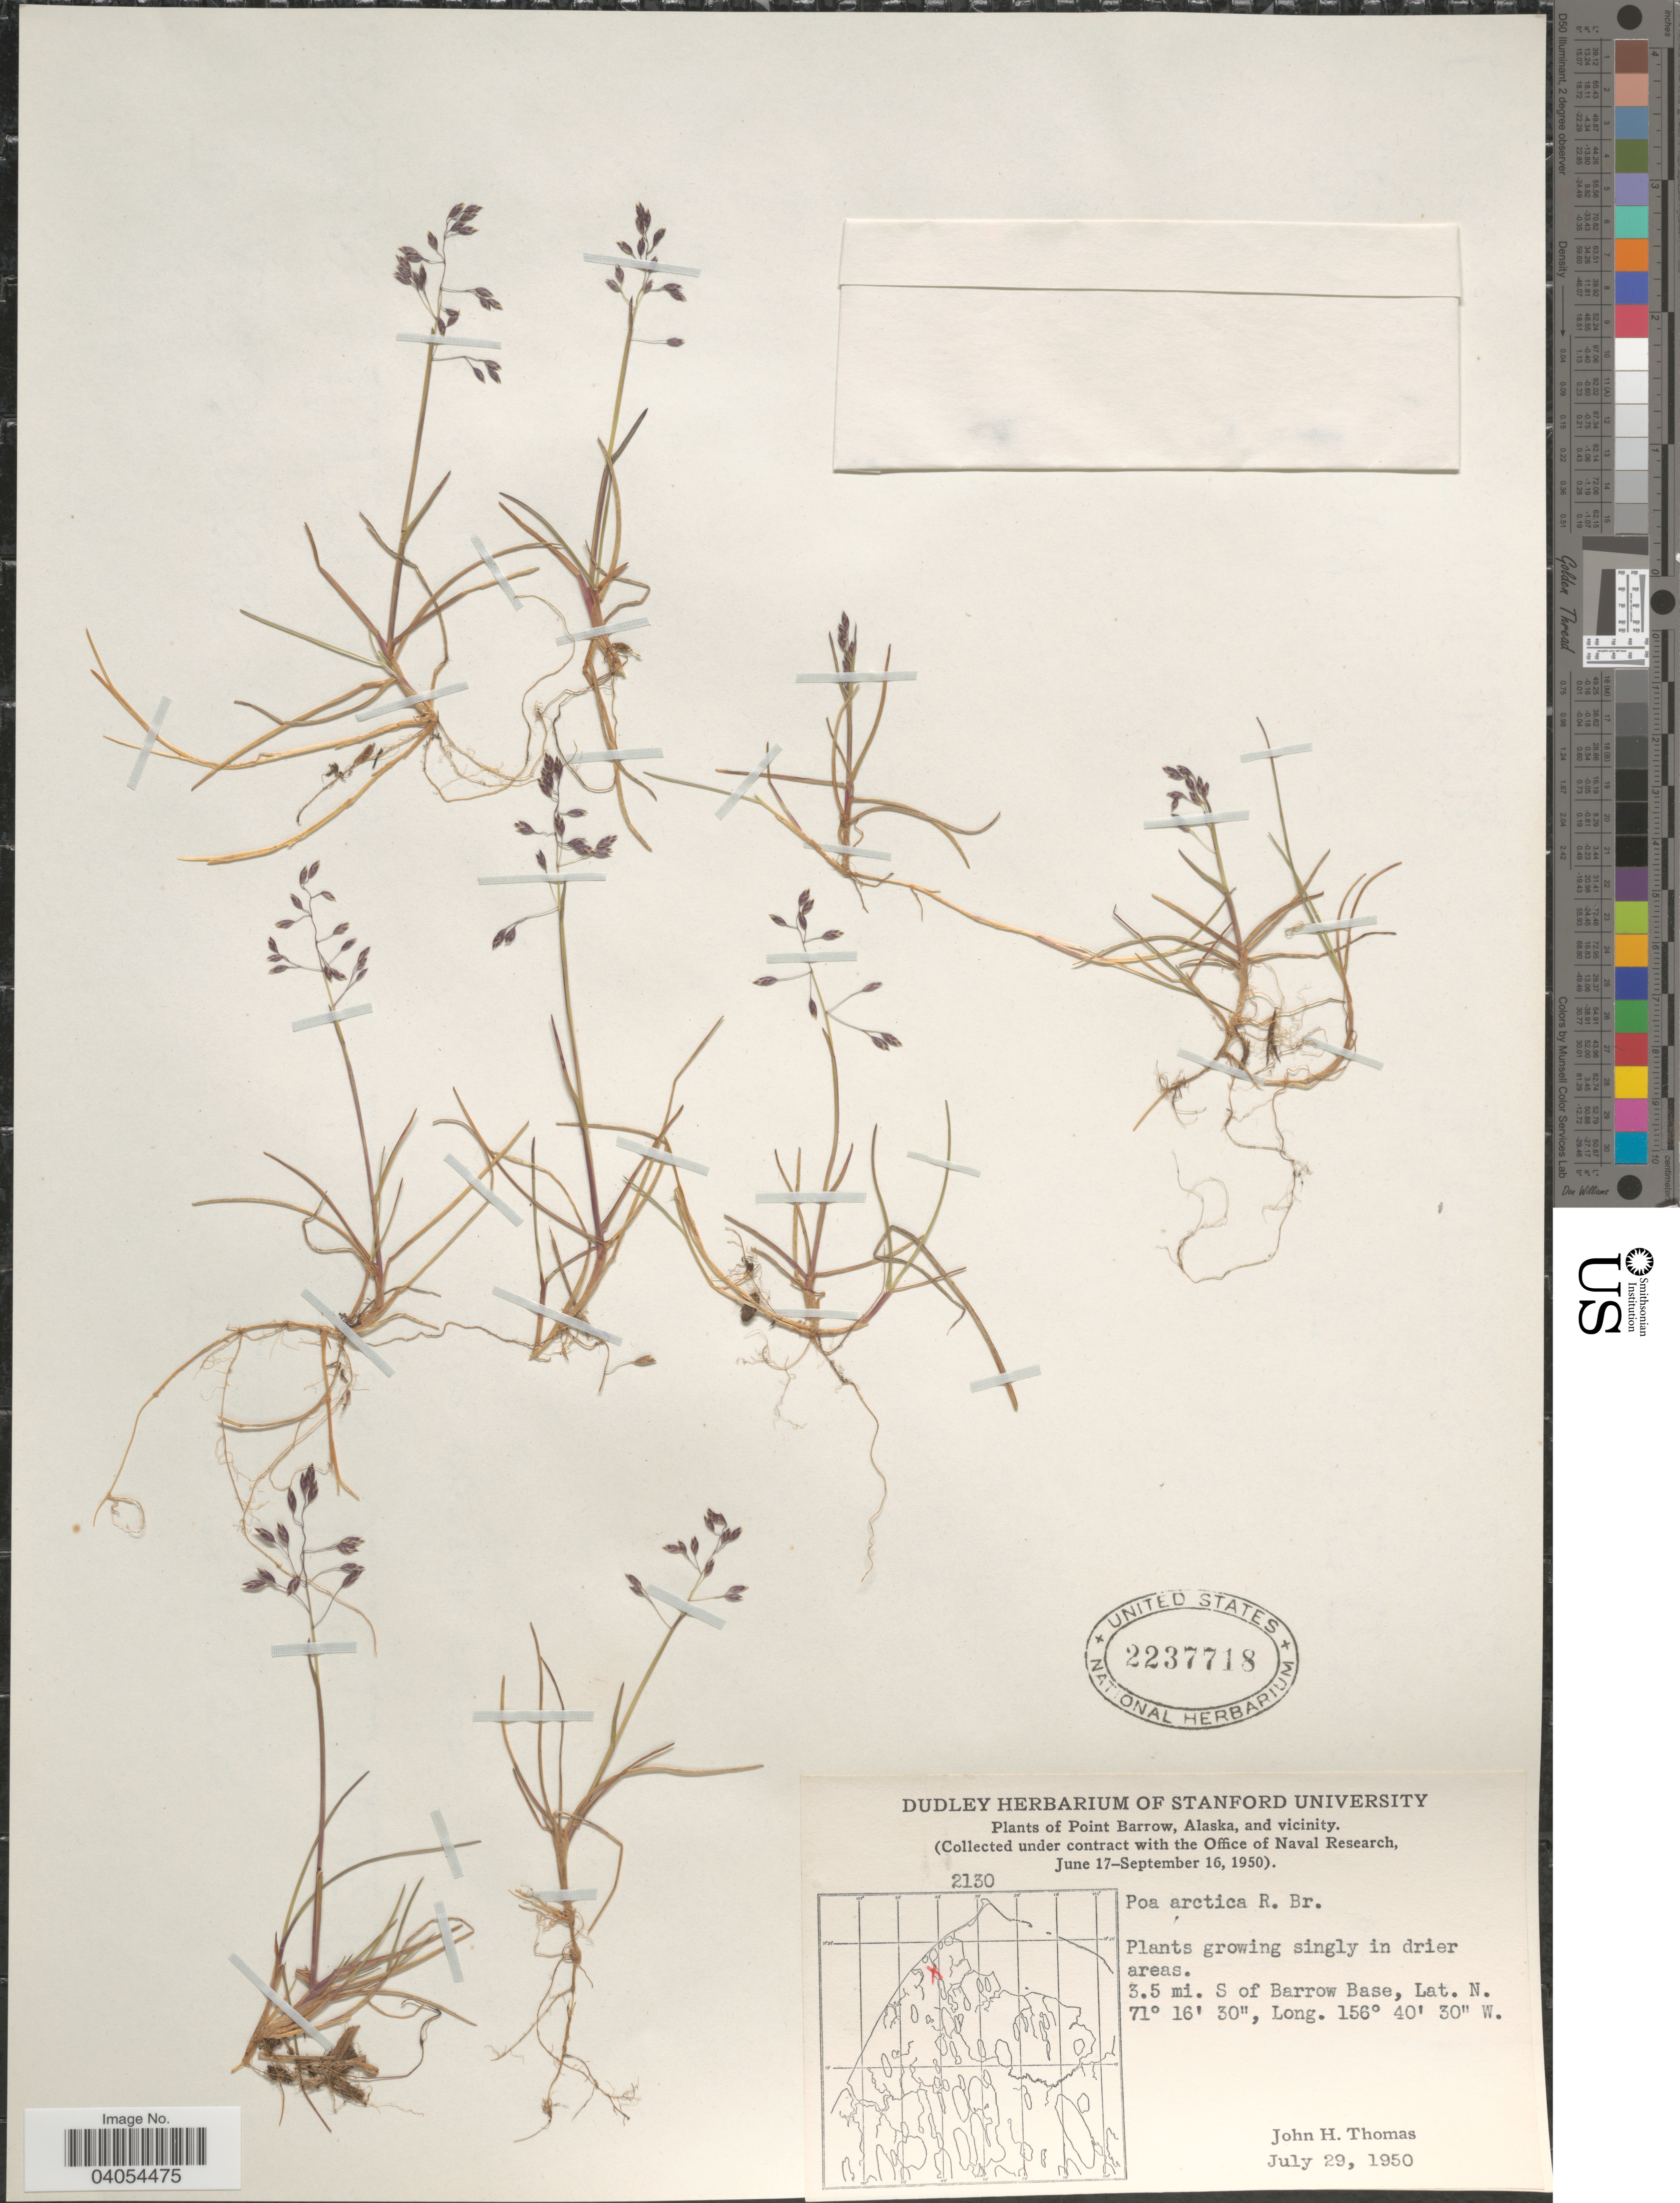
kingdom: Plantae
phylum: Tracheophyta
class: Liliopsida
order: Poales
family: Poaceae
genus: Poa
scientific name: Poa arctica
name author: R. Br.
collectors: J. H. Thomas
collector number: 2130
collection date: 1950-07-29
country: United States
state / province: Alaska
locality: Point Barrow, Alaska, and vicinity. In drier areas. 3.5 mi. S of Barrow Base.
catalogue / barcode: US 2237718